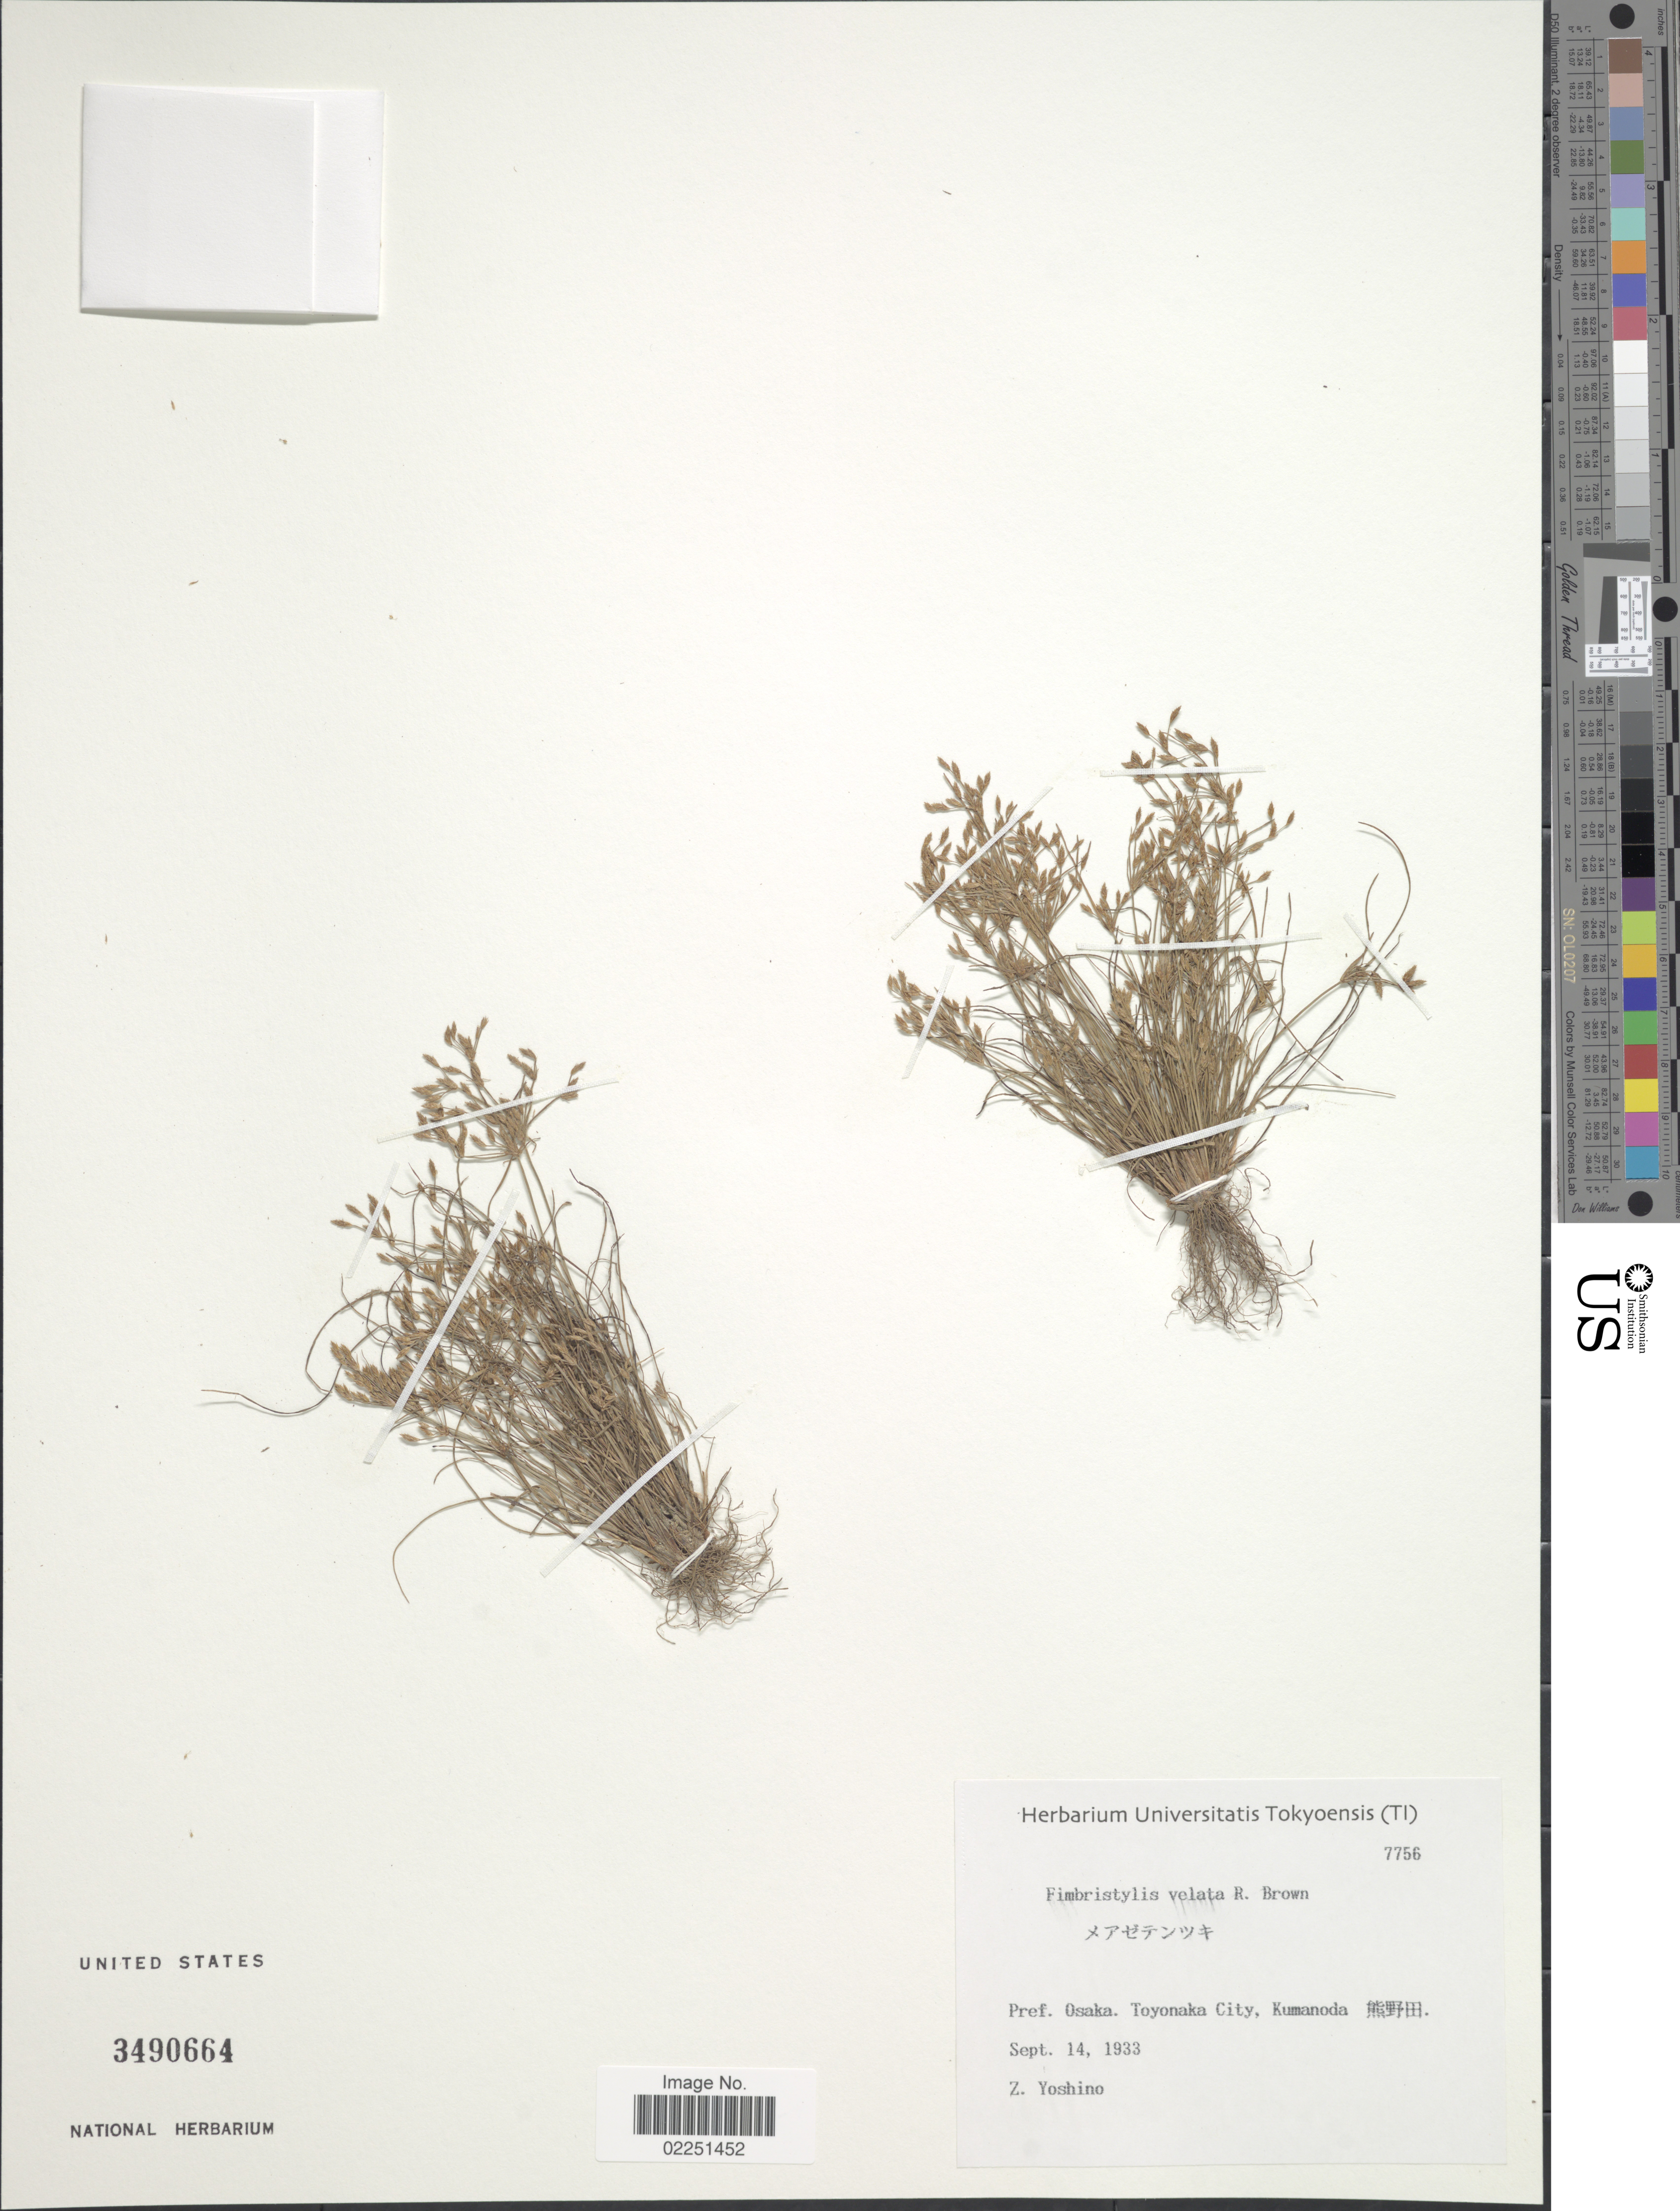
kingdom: Plantae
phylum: Tracheophyta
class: Liliopsida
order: Poales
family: Cyperaceae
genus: Fimbristylis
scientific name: Fimbristylis velata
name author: R. Br.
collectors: Z. Yoshino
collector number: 7756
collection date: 1933-09-14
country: Japan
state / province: Osaka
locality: Pref. Osaka, Toyonaka City, Kumanoda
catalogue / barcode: US 3490664